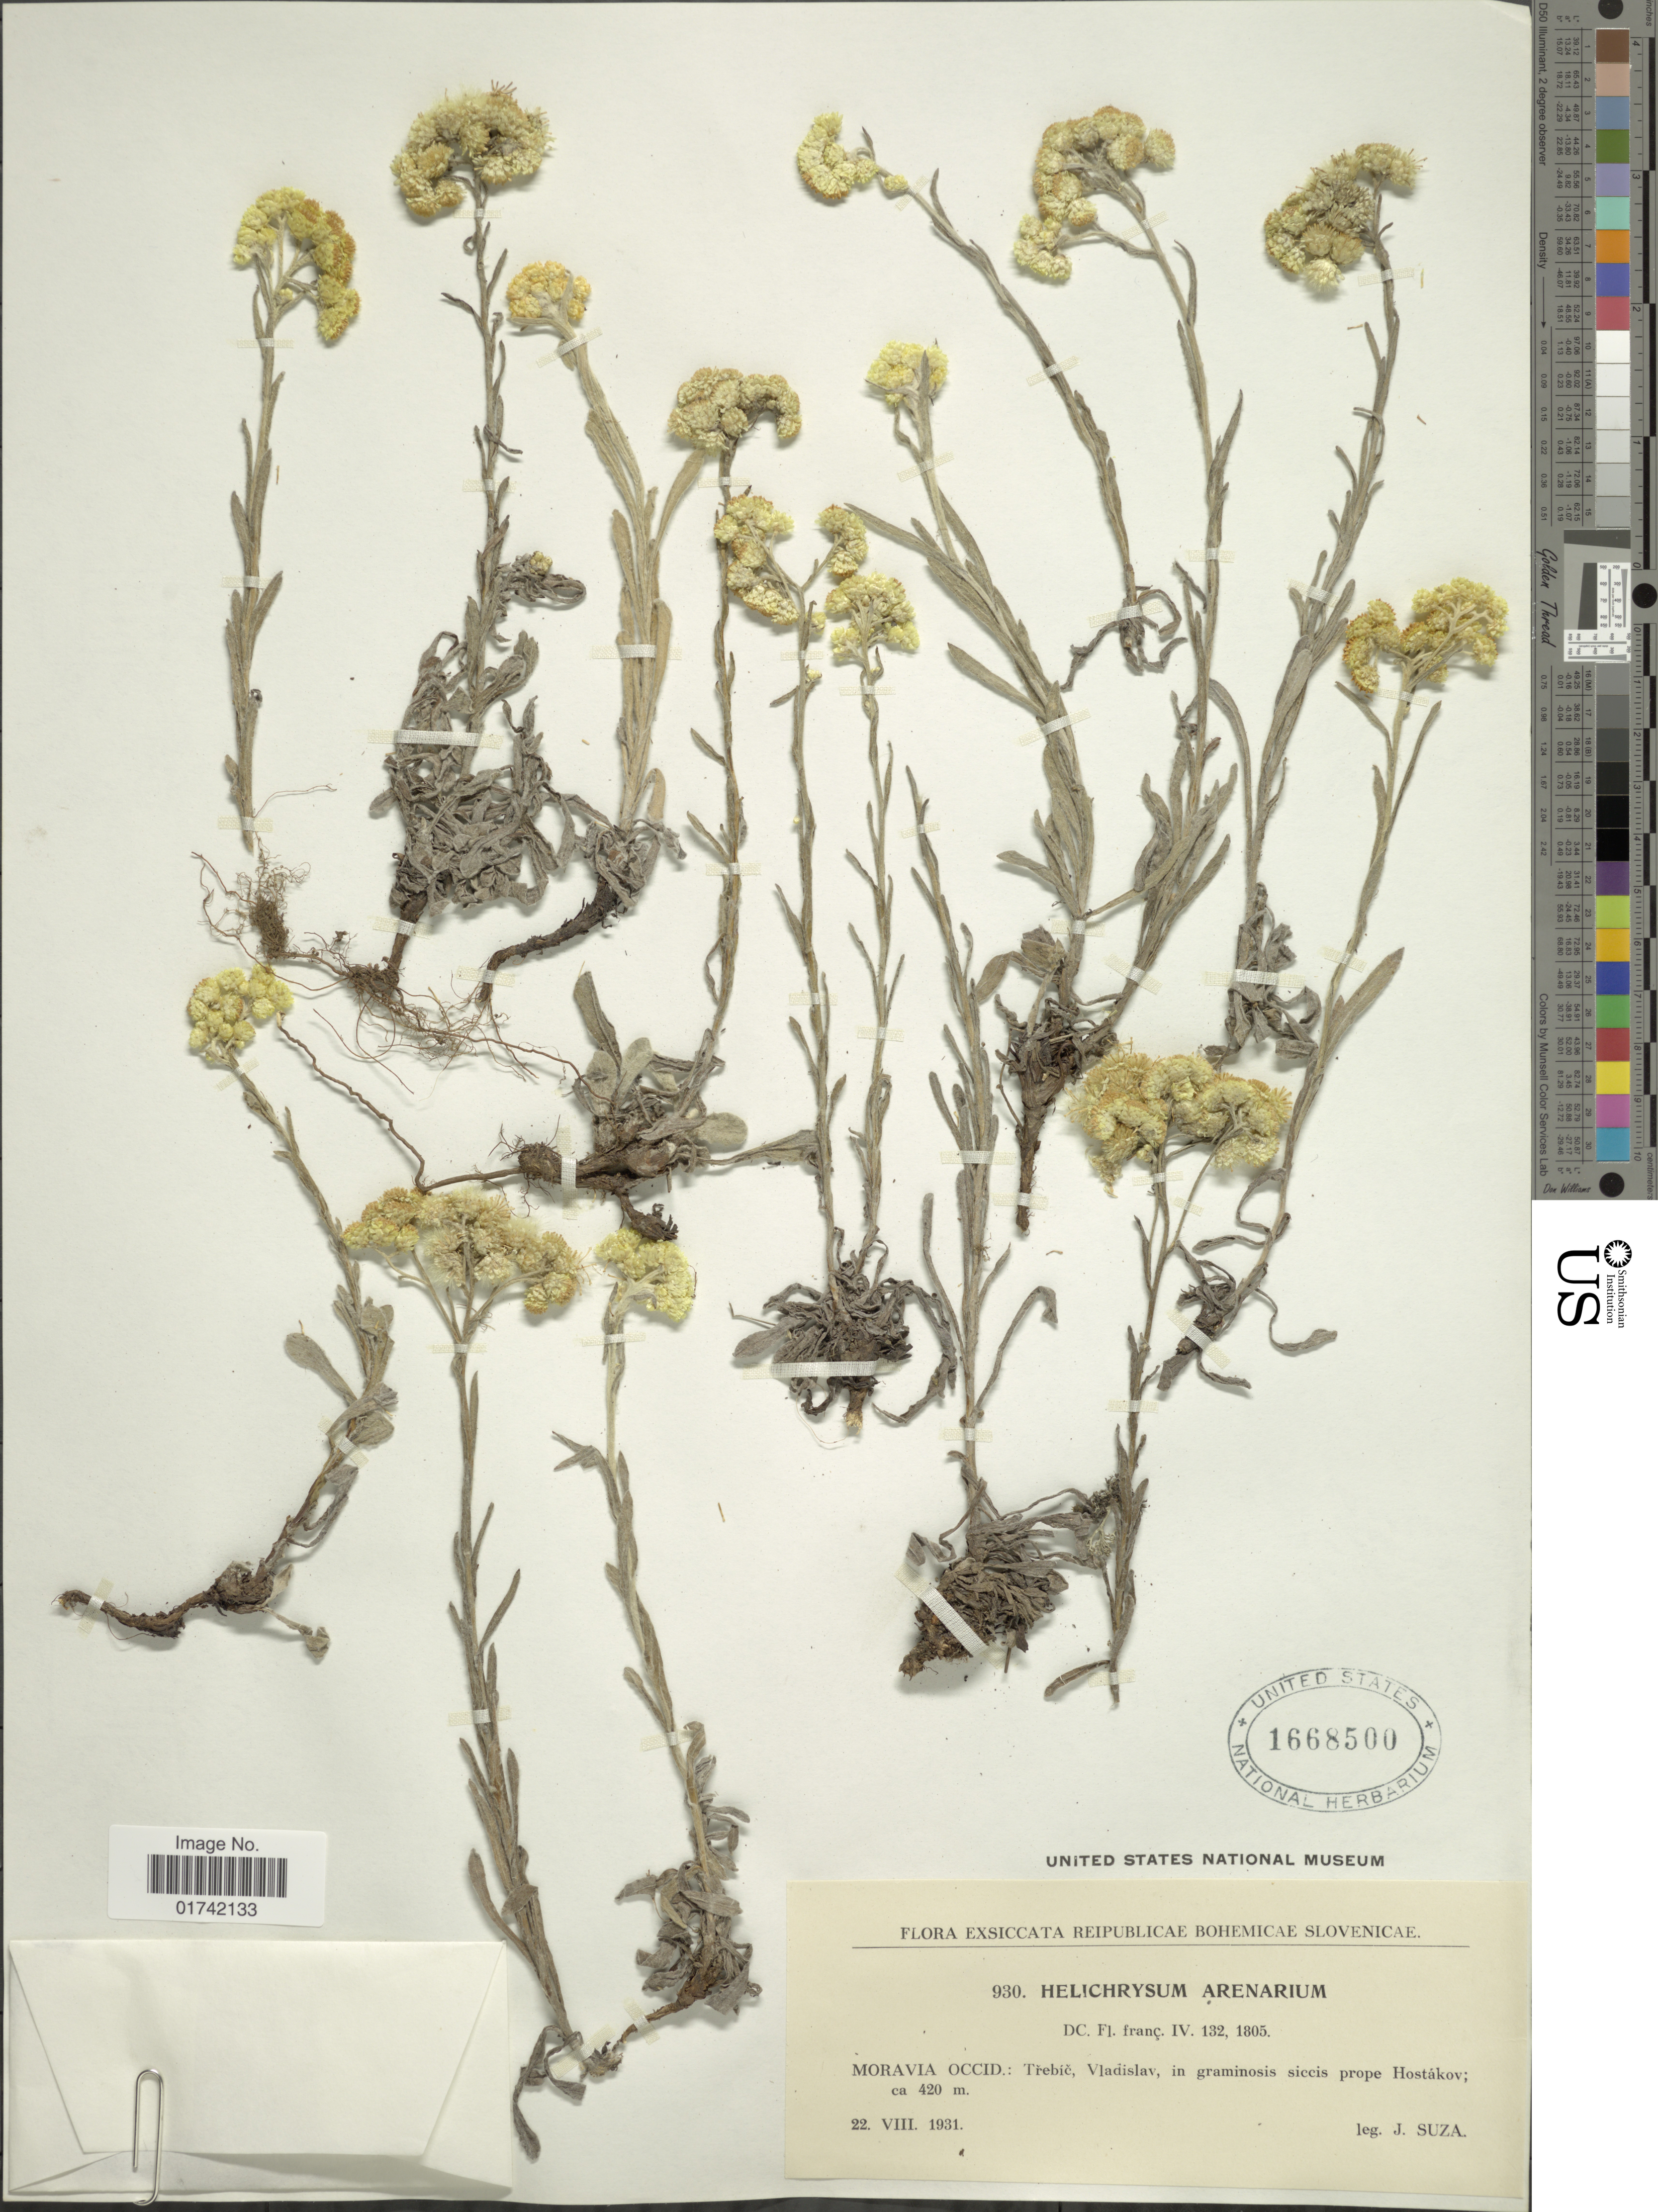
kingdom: Plantae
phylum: Tracheophyta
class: Magnoliopsida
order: Asterales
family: Asteraceae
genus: Helichrysum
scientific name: Helichrysum arenarium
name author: (L.) Moench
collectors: J. Suza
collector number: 930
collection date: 1931-08-22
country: Czechia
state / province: Vysočina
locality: Moravia Occid.: Trebic, Vladislav, in graminosis siccis prope Hostakov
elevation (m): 420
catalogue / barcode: US 1668500